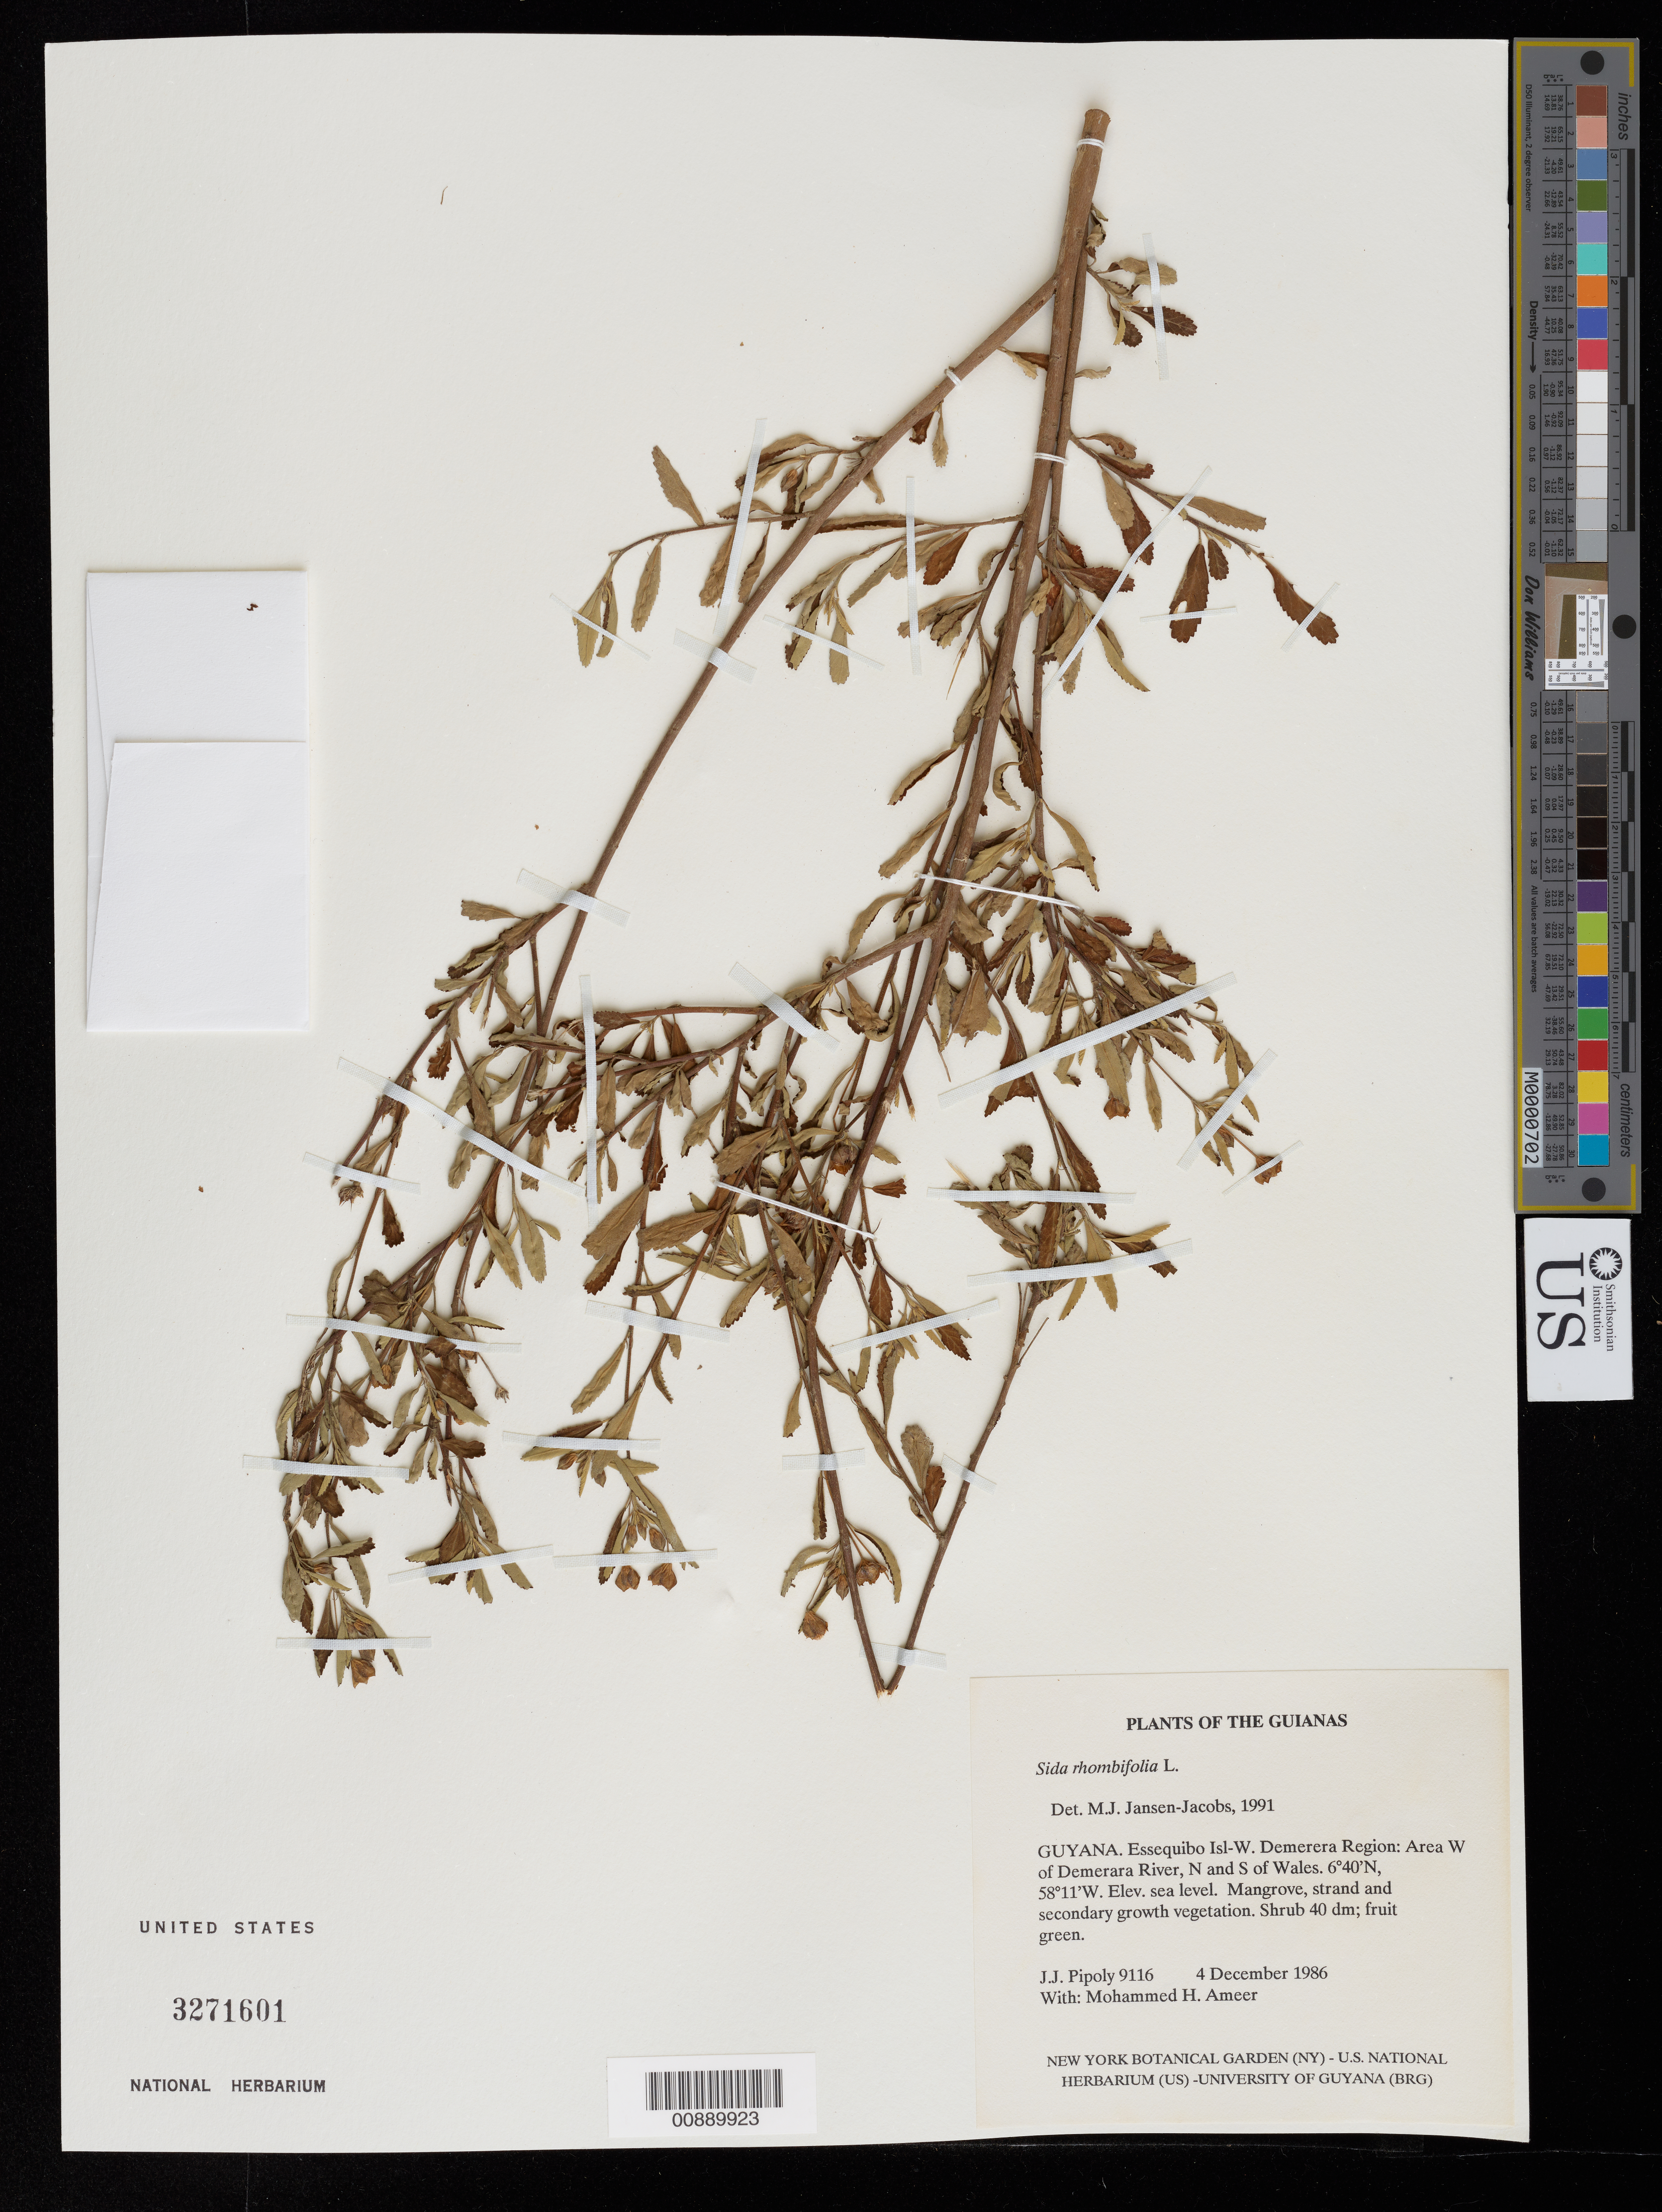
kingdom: Plantae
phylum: Tracheophyta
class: Magnoliopsida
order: Malvales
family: Malvaceae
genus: Sida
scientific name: Sida rhombifolia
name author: L.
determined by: Jansen-Jacobs, M. J., (U), Nationaal Herbarium Nederland, Utrecht University branch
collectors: J. J. Pipoly & M. Ameer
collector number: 9116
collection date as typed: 4 December 1986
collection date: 1986-12-04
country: Guyana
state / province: Essequibo Isl-W. Demerara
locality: Area W of Demerara River, N and S of Wales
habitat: Mangrove, strand and secondary growth vegetation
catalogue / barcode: US 3271601